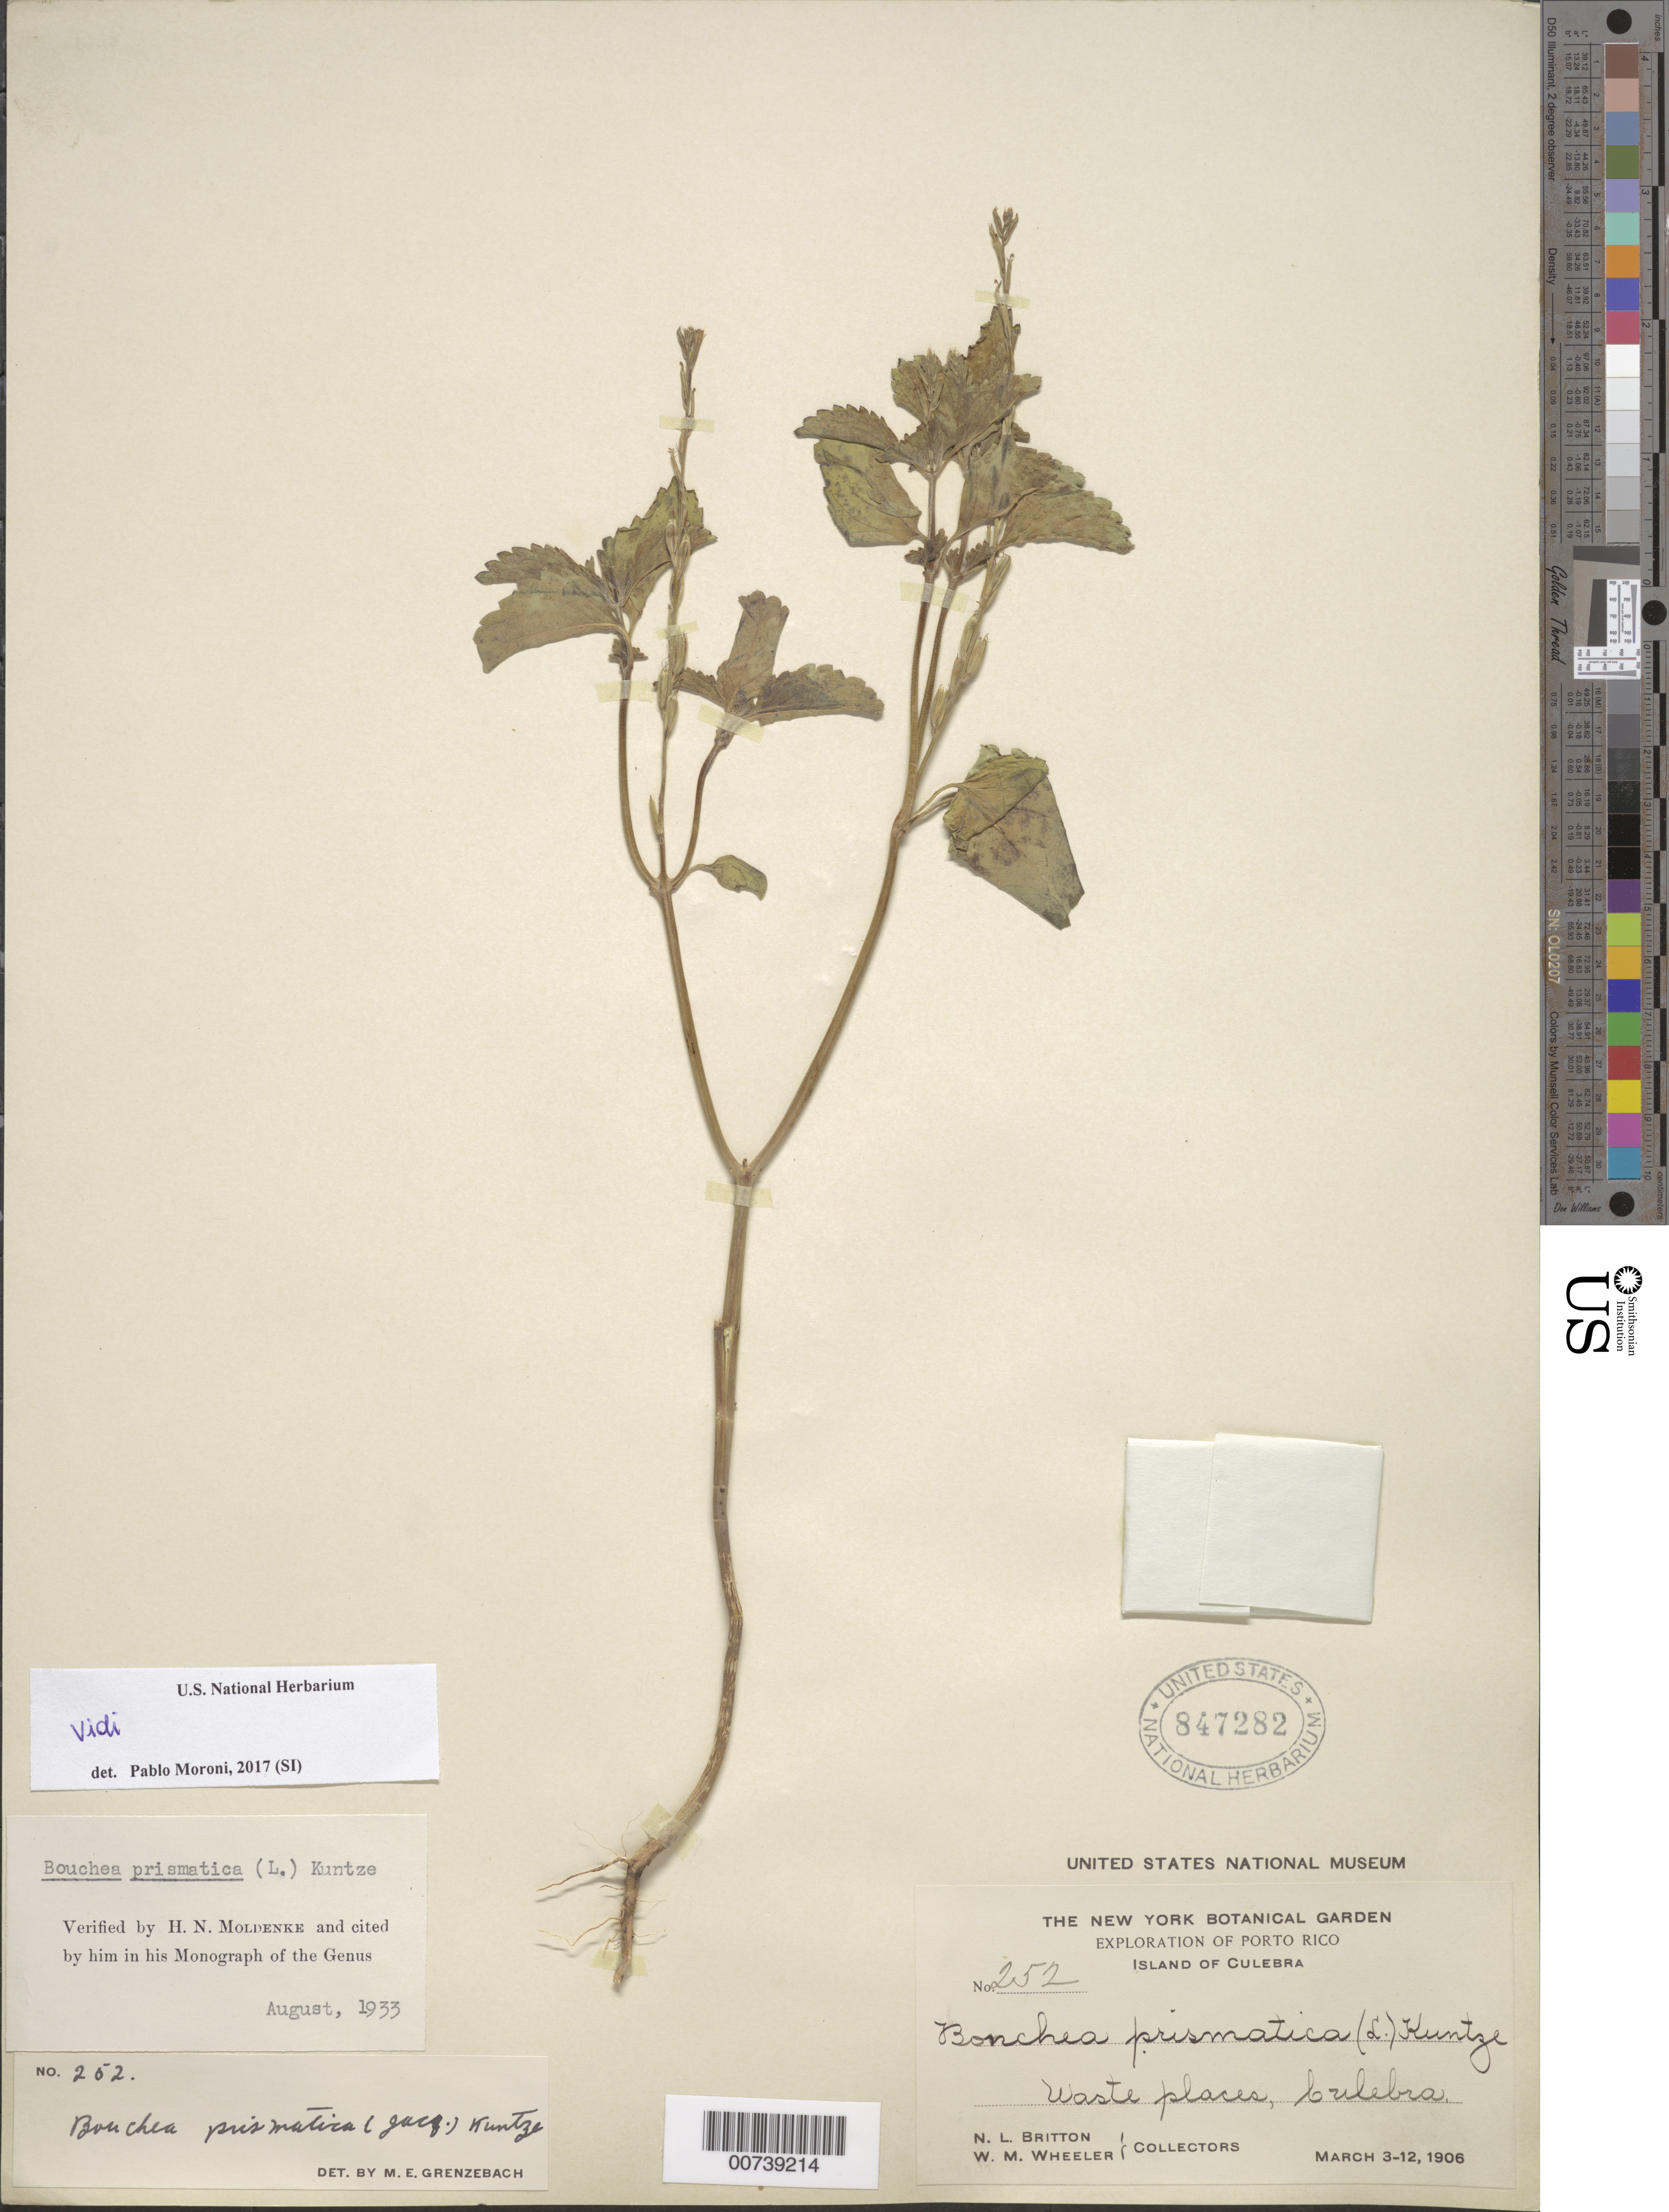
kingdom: Plantae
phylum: Tracheophyta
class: Magnoliopsida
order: Lamiales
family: Verbenaceae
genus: Bouchea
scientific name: Bouchea prismatica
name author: (L.) Kuntze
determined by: Moldenke, H. N.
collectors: N. Britton & W. Wheeler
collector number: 252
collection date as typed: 03 Mar 1906 to 12 Mar 1906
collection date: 1906-03-03/1906-03-12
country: Puerto Rico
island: Culebra I.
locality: Culebra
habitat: Waste places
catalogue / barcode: US 847282